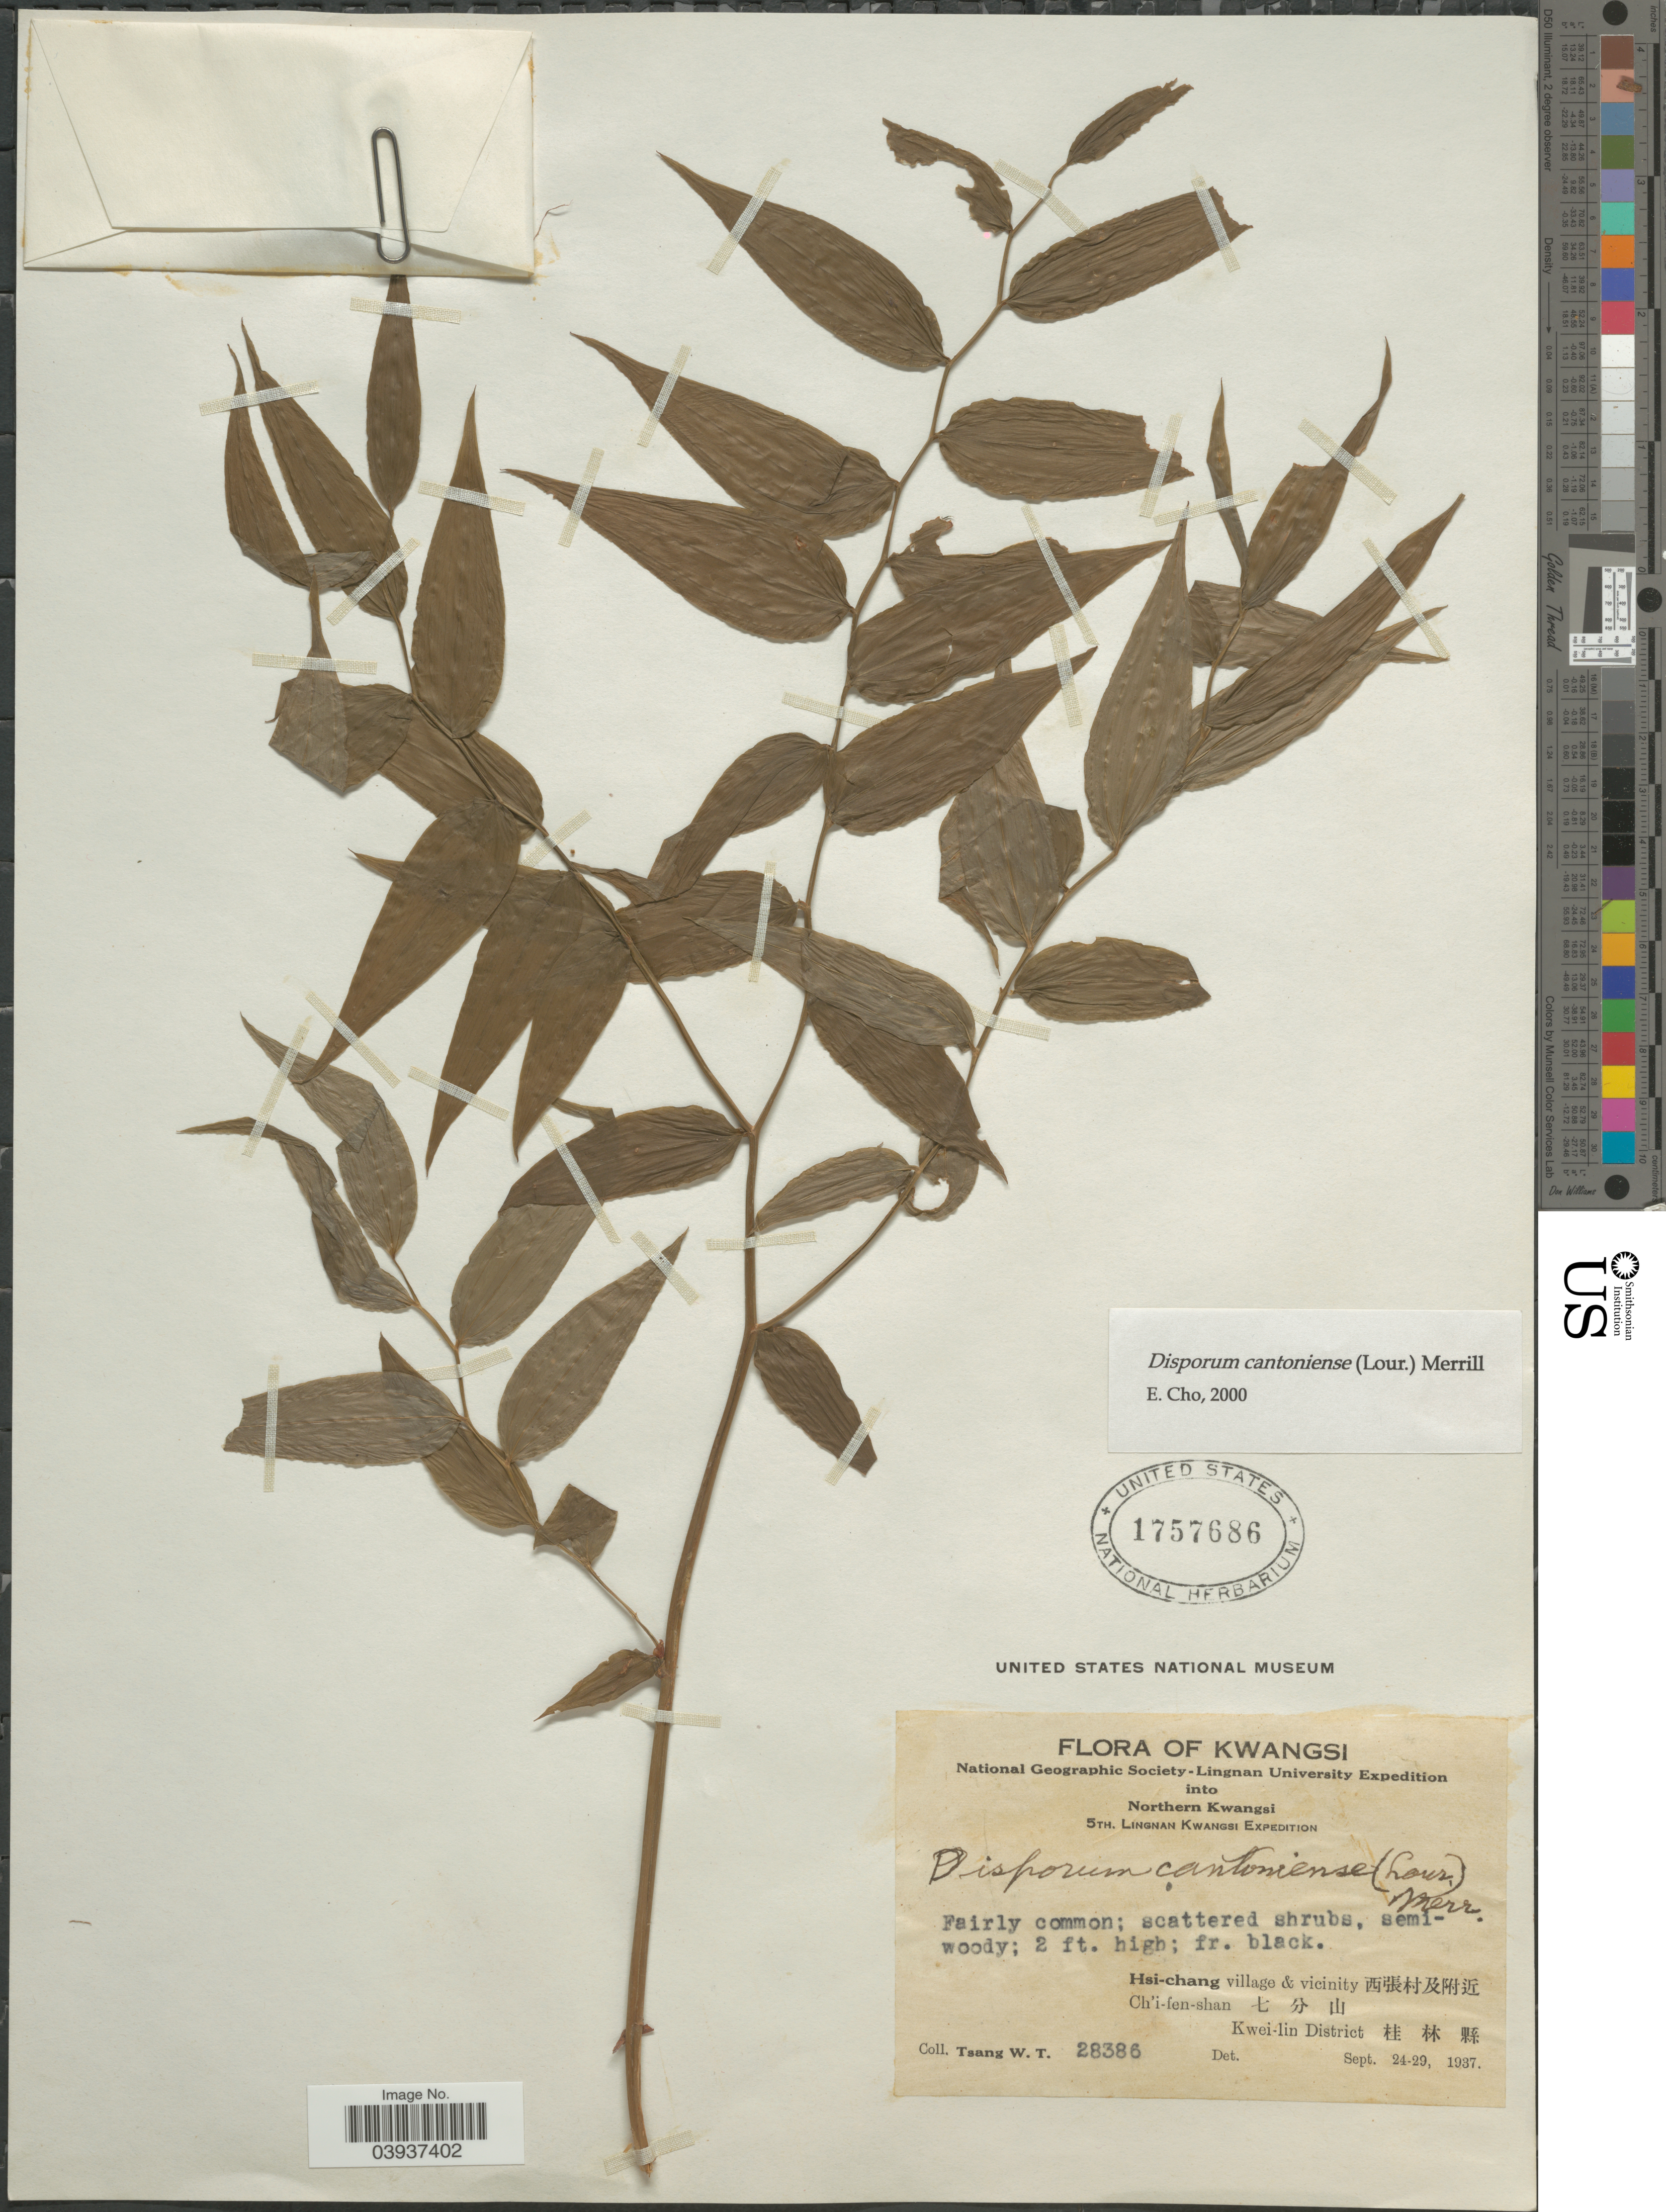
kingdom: Plantae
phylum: Tracheophyta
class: Liliopsida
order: Liliales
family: Colchicaceae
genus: Disporum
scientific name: Disporum cantoniense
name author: (Lour.) Merr.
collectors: W. T. Tsang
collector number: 28386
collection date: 1937-09-24/1937-09-29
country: China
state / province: Guangxi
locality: Kwangsi. Northern Kwangsi. Hsi-chang village & vicinity X. Ch'i-fen-shan X. Kwei-lin District X.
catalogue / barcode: US 1757686